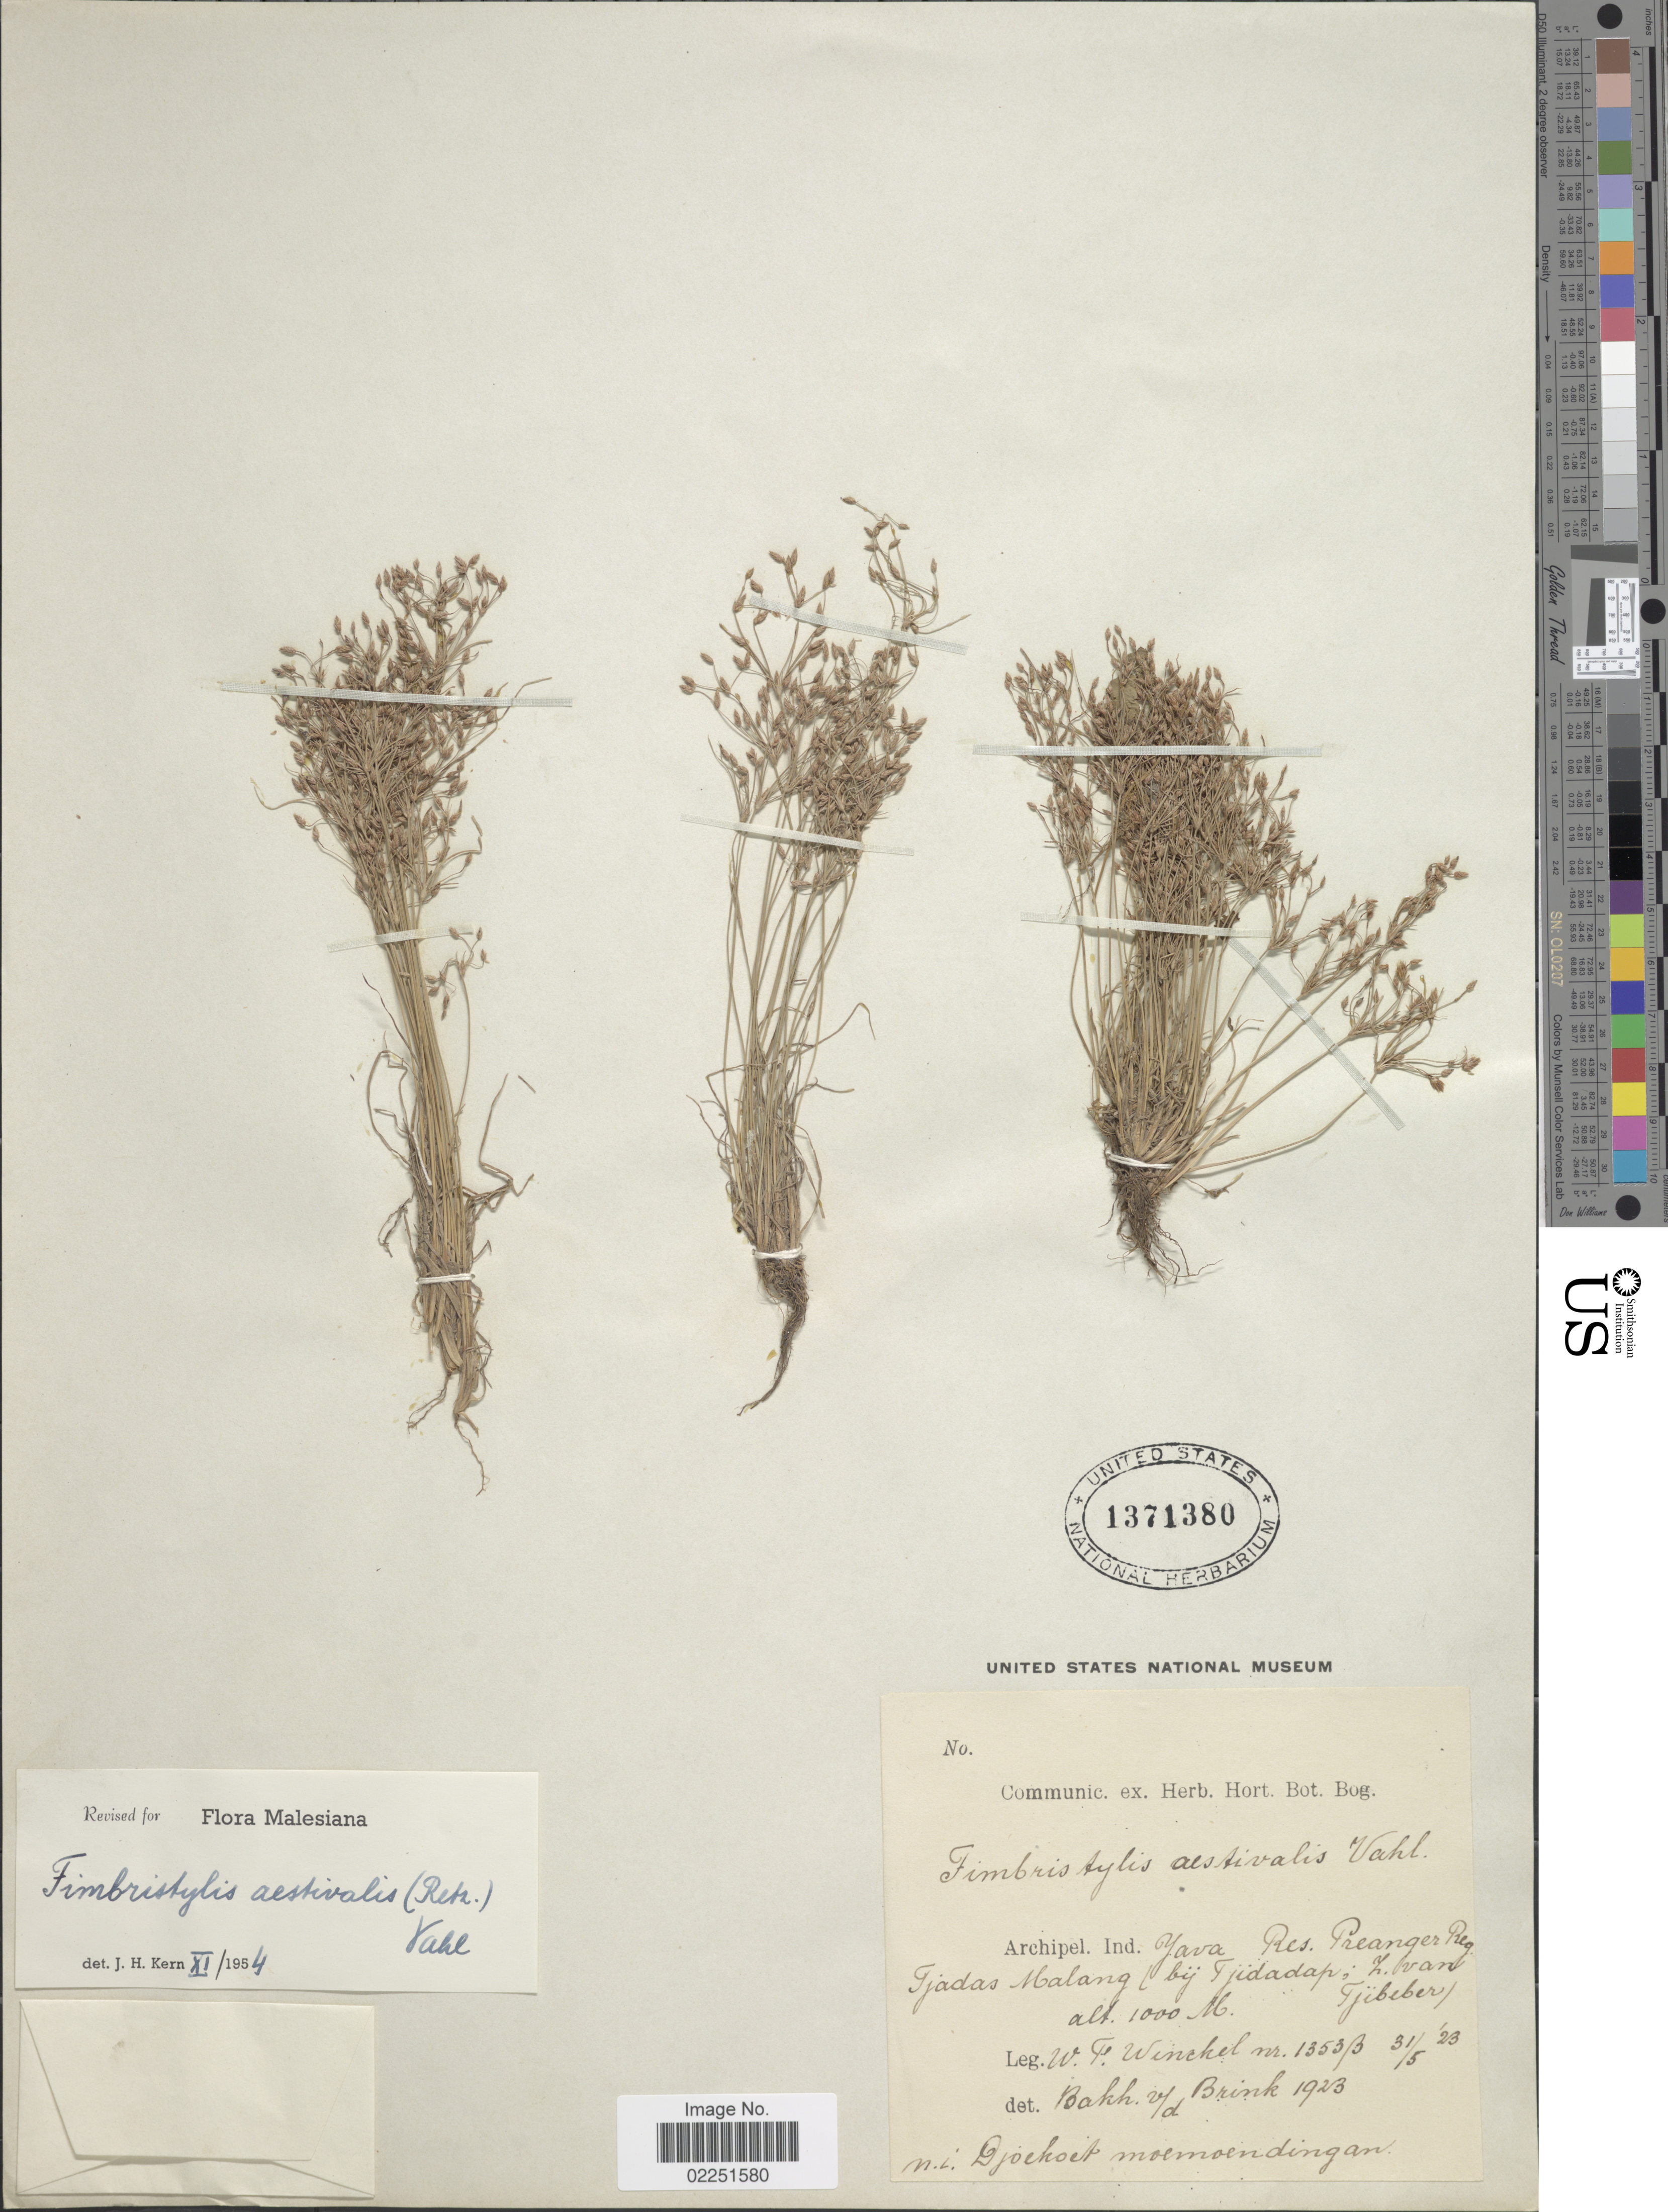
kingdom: Plantae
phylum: Tracheophyta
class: Liliopsida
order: Poales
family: Cyperaceae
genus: Fimbristylis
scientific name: Fimbristylis aestivalis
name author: (Retz.) Vahl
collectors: W. Winckel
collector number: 1353B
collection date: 1923-05-31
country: Indonesia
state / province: Java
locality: Archipel Ind. Java. Res. Preanger Reg. Tjadas-Malang (bij Tjidadap; Z. van Tjibeber)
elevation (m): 1000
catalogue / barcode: US 1371380